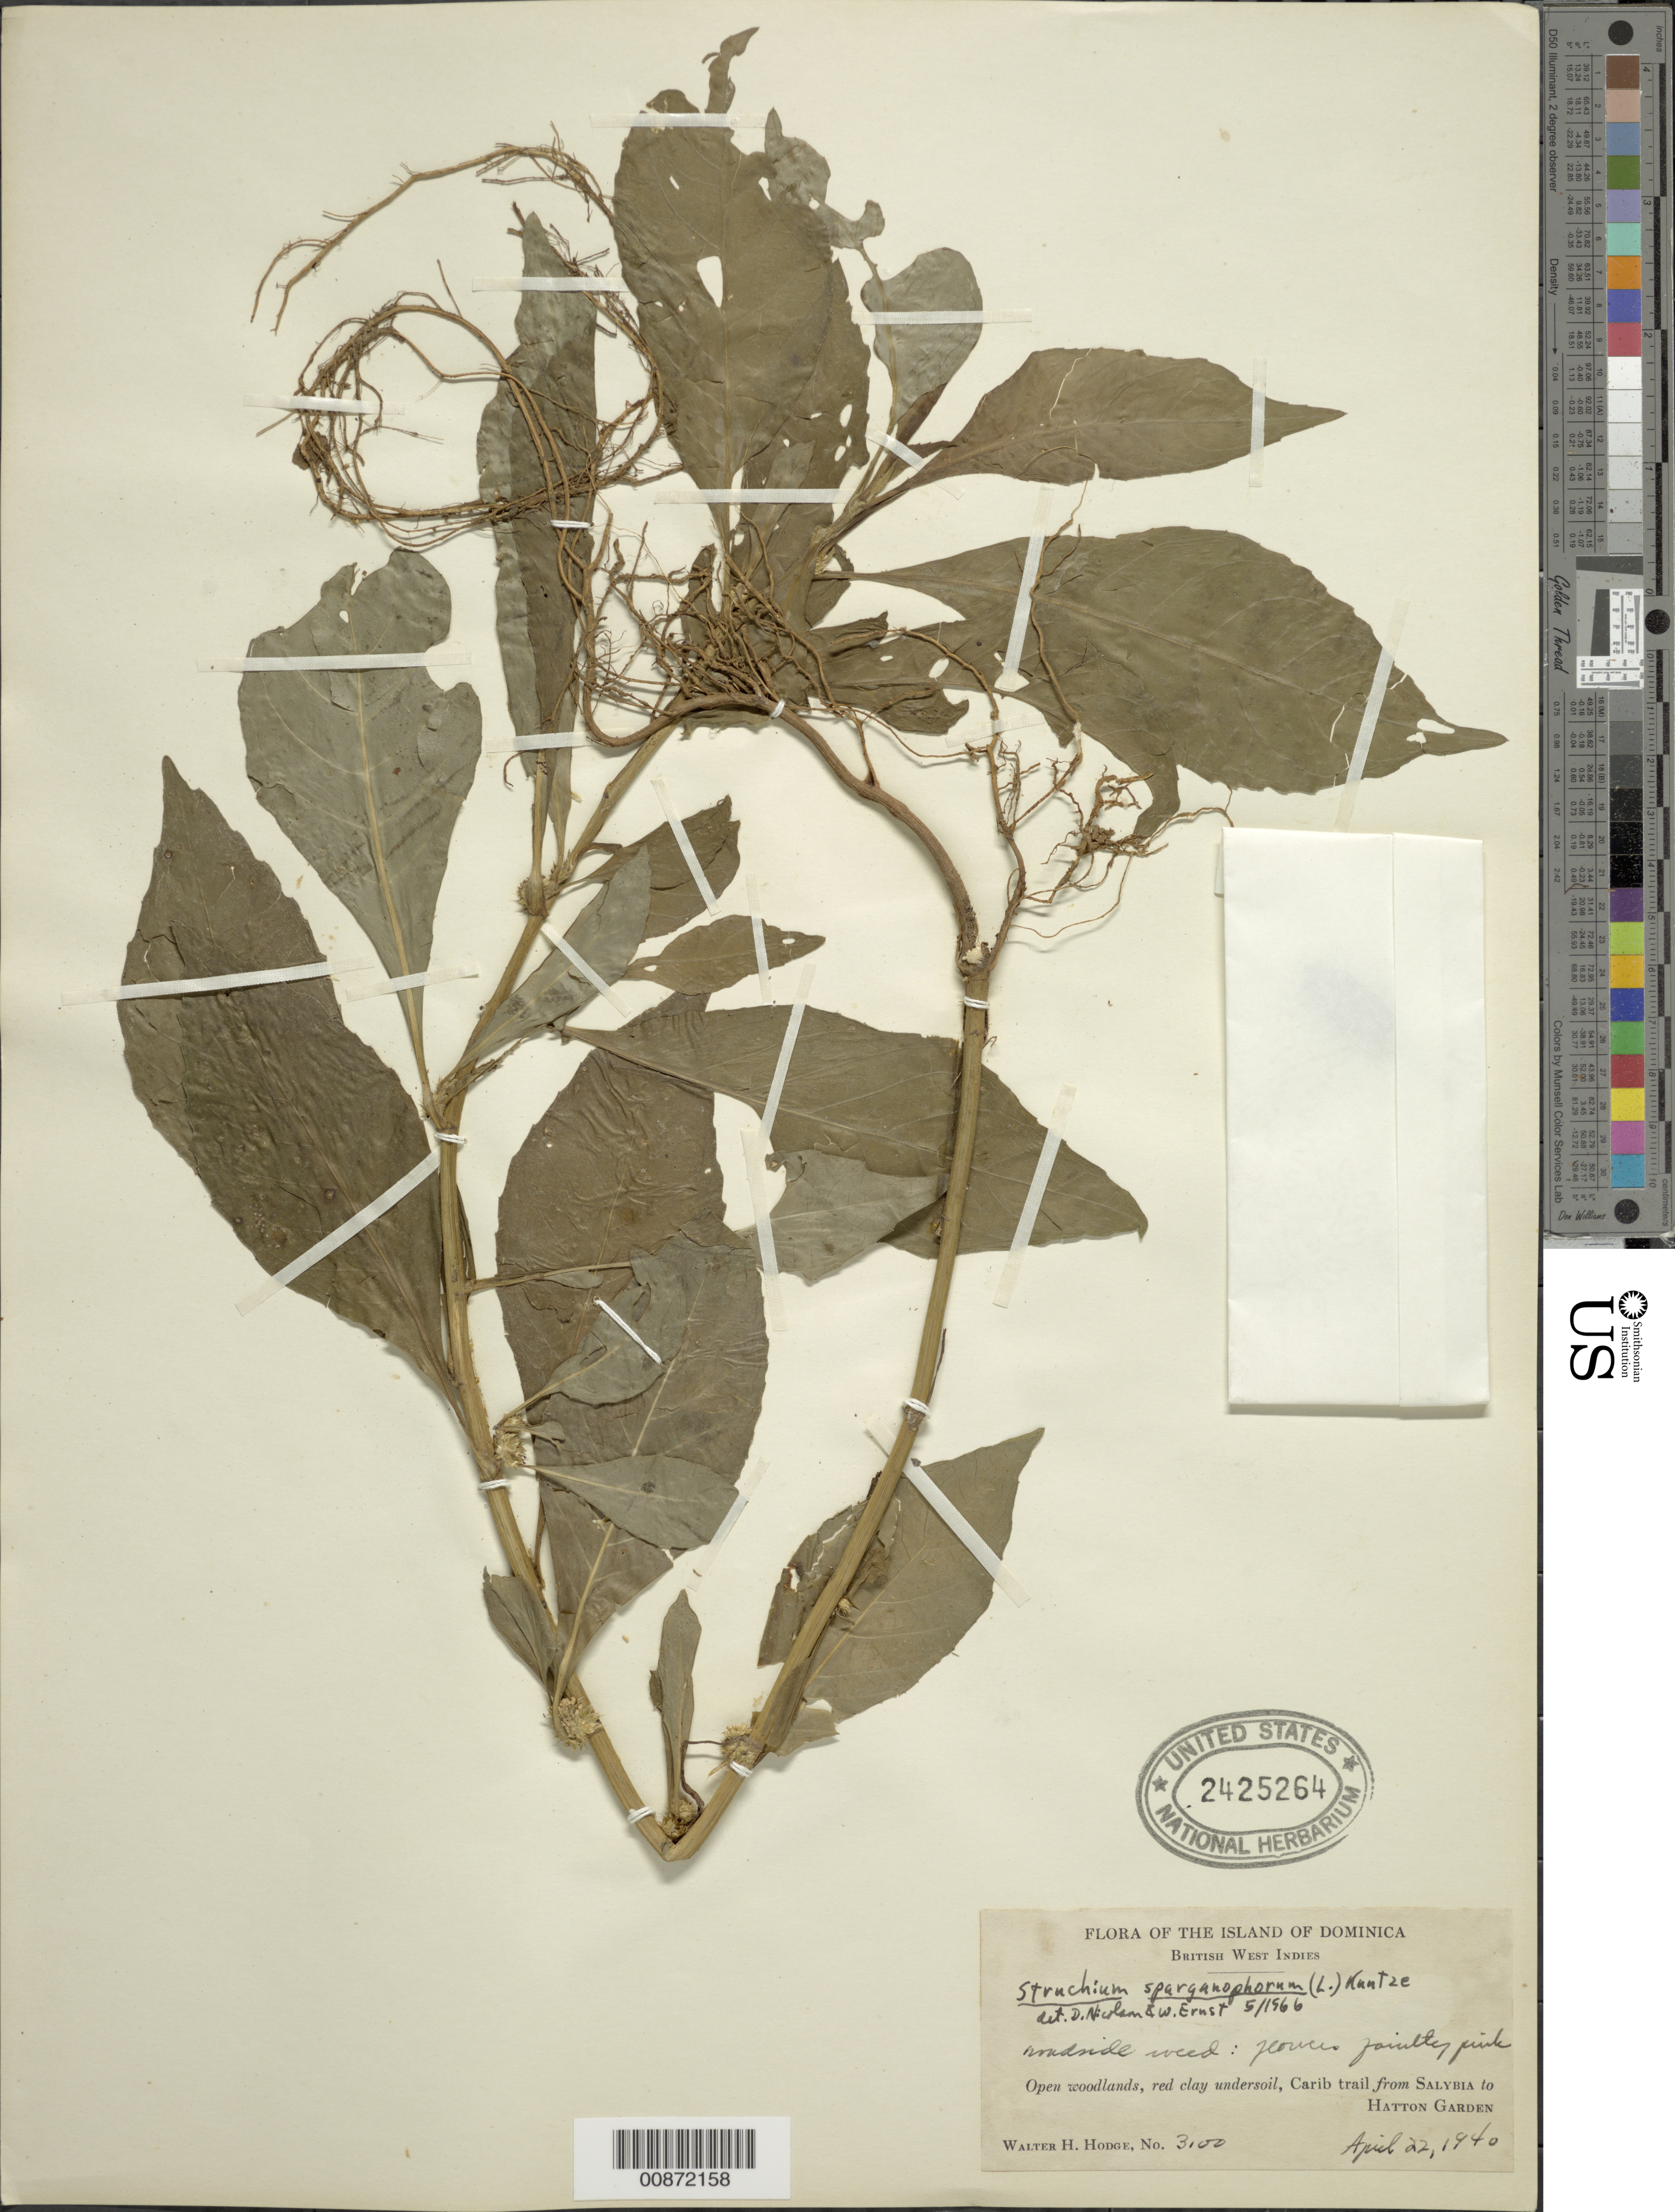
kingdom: Plantae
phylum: Tracheophyta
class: Magnoliopsida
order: Asterales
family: Asteraceae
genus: Struchium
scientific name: Struchium sparganophorum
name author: (L.) Kuntze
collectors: W. Hodge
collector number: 3100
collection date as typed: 22 Apr 1940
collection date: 1940-04-22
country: Dominica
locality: Carib trail from Salybia to Hatton Garden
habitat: Along trail; open woodlands, red clay undersoil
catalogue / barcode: US 2425264